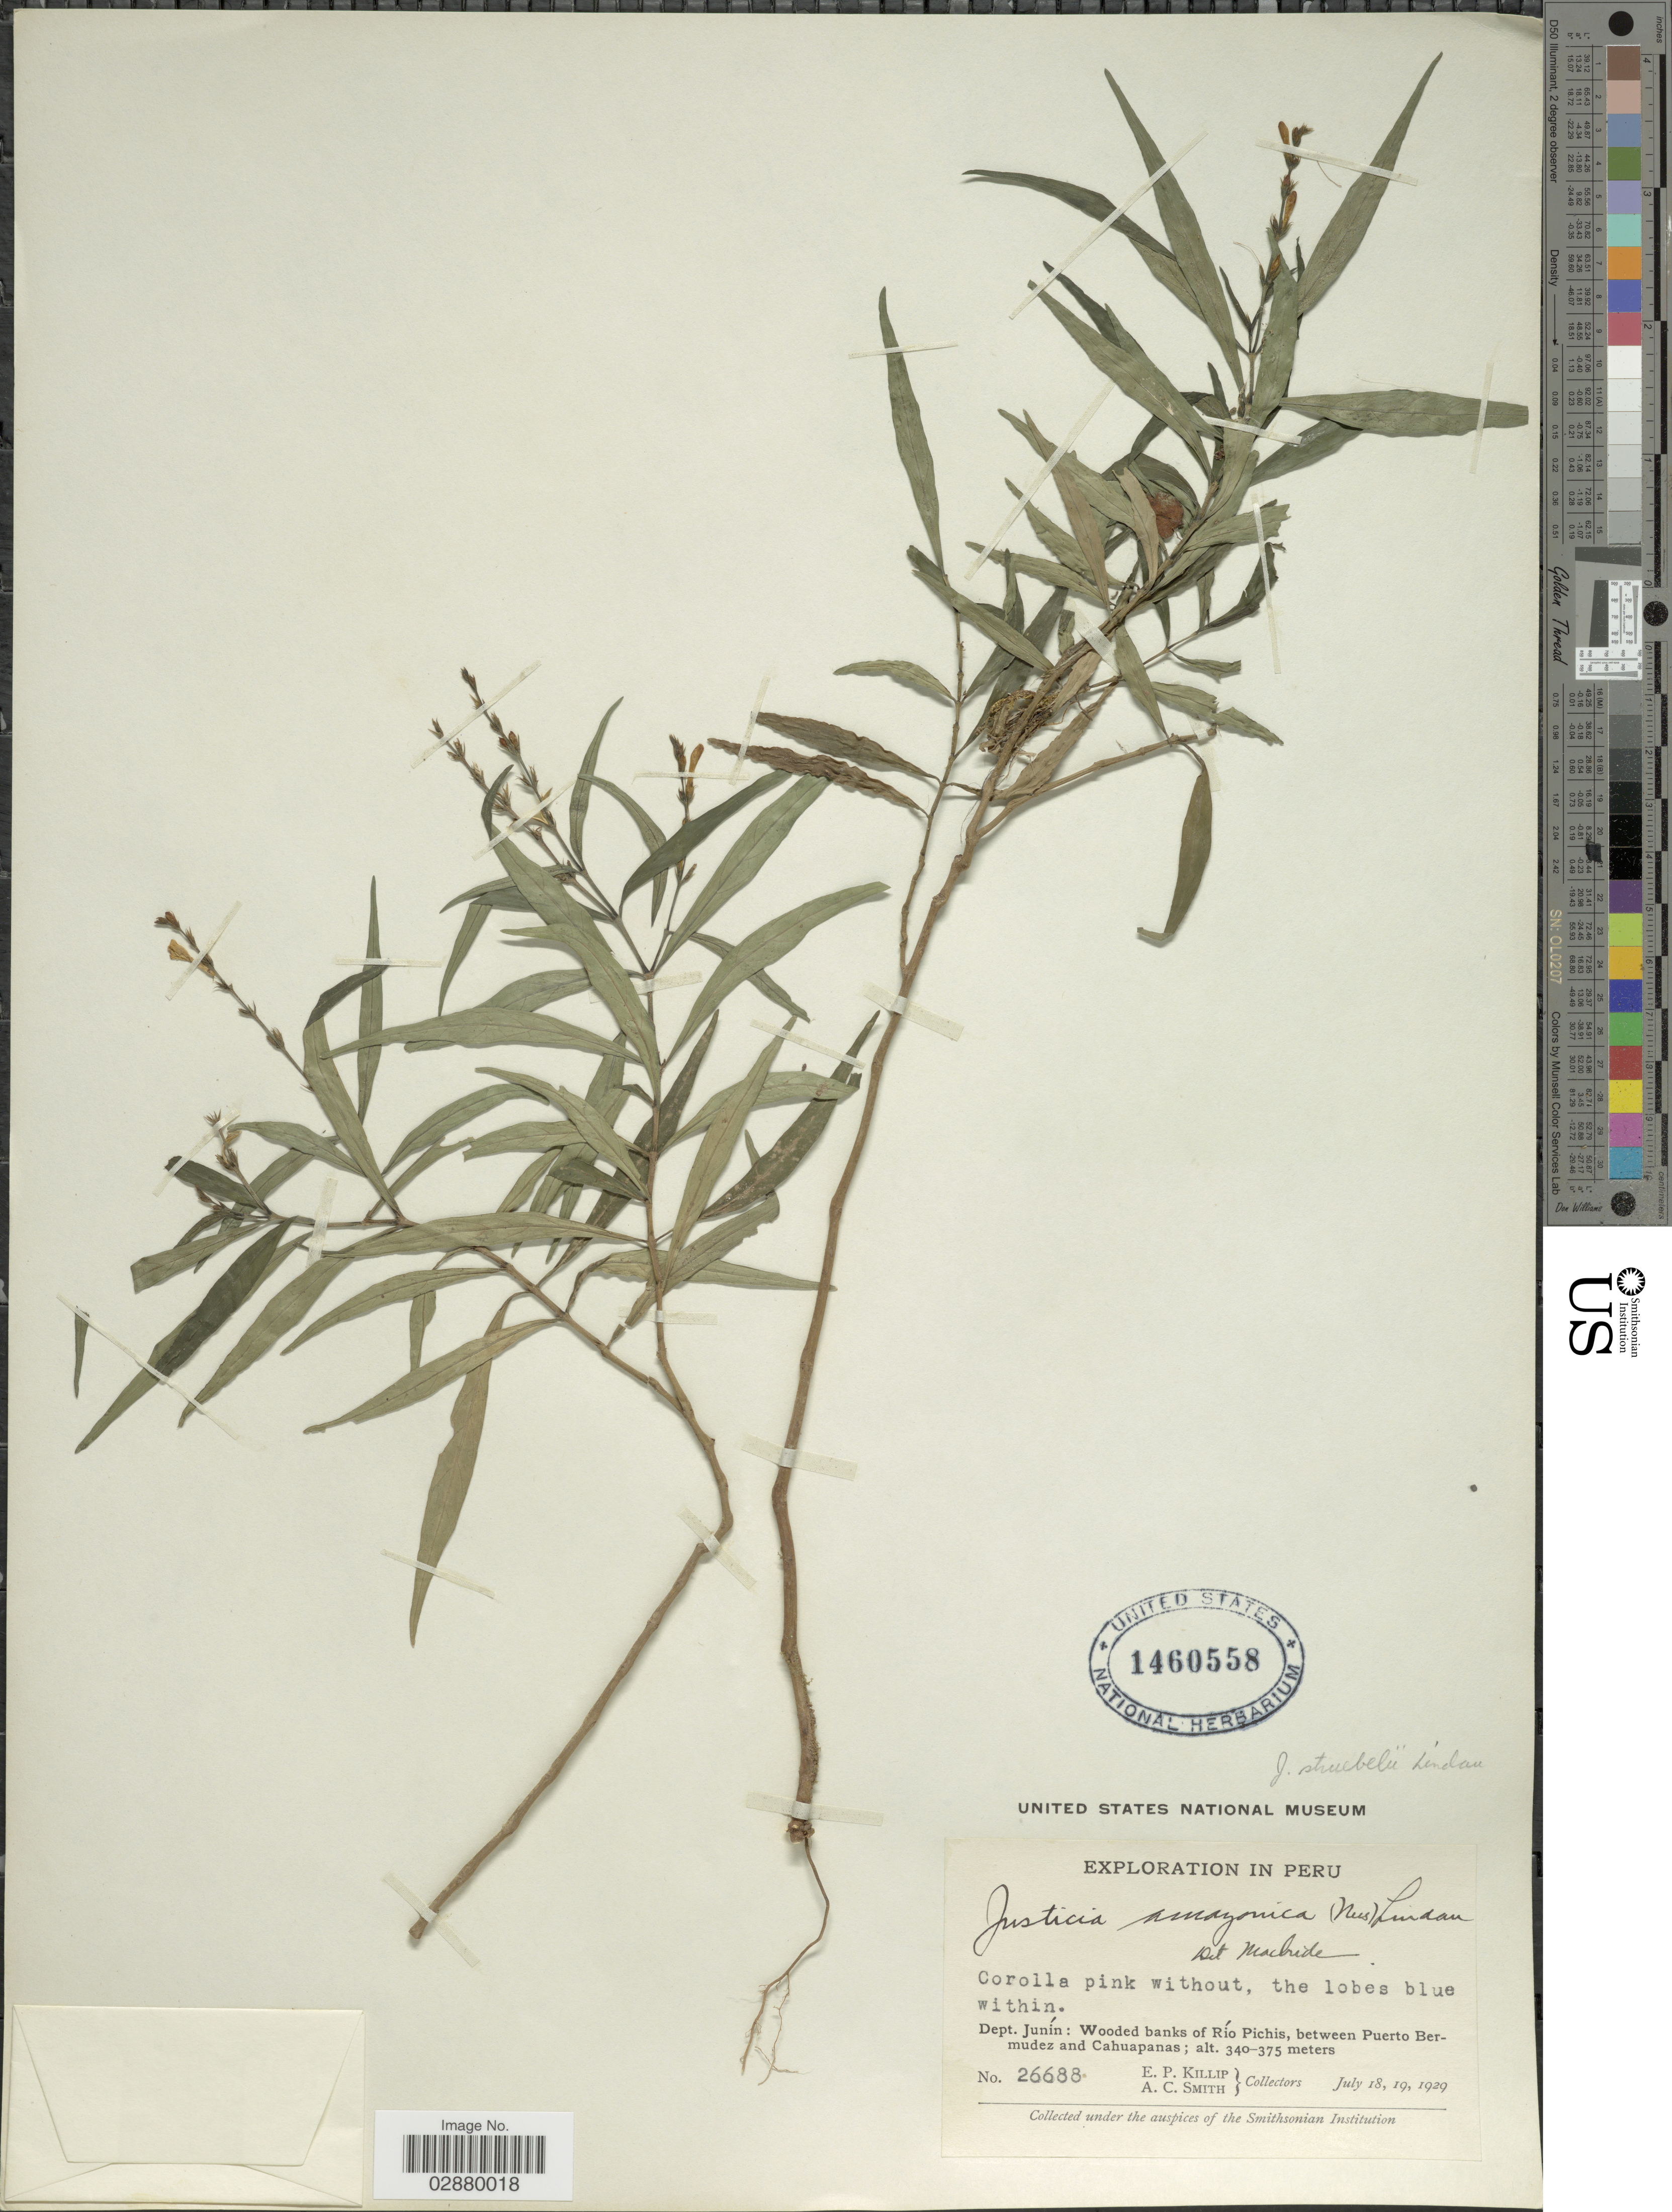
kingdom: Plantae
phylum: Tracheophyta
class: Magnoliopsida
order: Lamiales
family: Acanthaceae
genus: Justicia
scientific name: Justicia pectoralis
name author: Jacq.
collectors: E. P. Killip & A. C. Smith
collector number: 26688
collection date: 1929-07-18/1929-07-19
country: Peru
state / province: Junín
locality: Dept. Junín: Wooded banks of Río Pichis, between Puerto Bermudez and Cahuapanas.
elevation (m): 340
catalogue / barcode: US 1460558